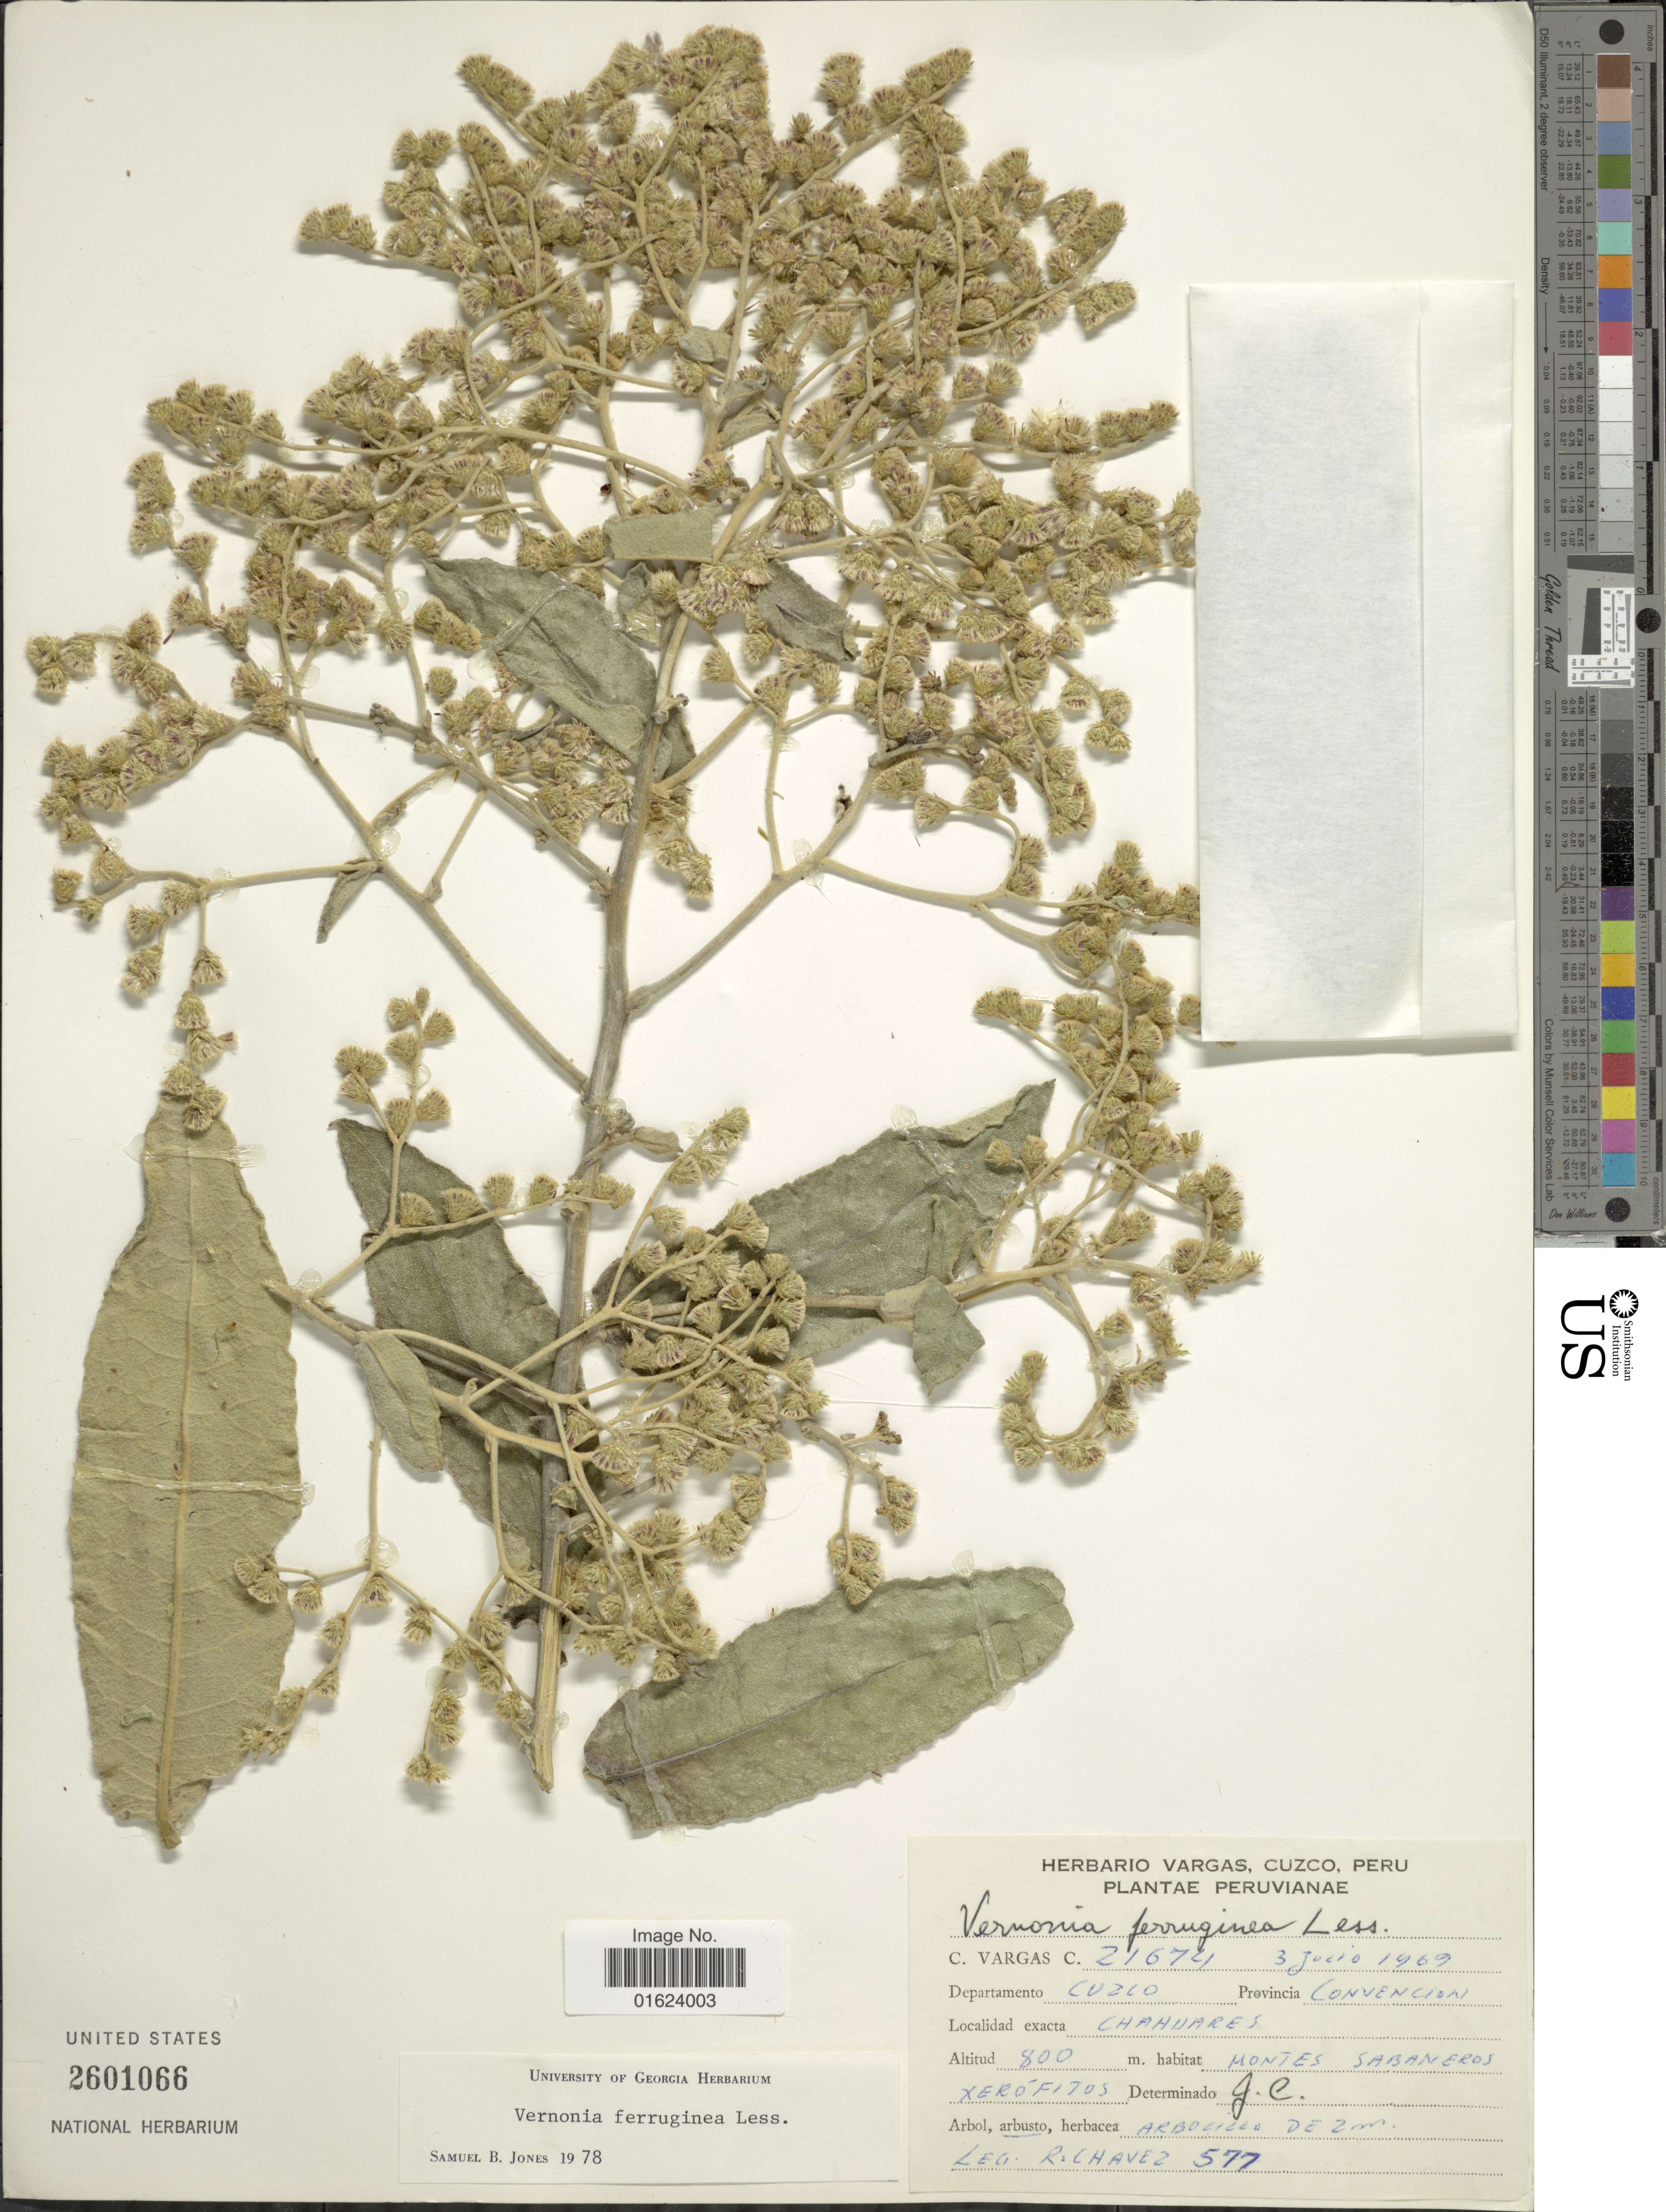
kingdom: Plantae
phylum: Tracheophyta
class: Magnoliopsida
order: Asterales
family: Asteraceae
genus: Vernonanthura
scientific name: Vernonanthura ferruginea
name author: (Less.) H. Rob.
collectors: C. Vargas Calderón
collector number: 21674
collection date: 1969-07-03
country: Peru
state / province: Cusco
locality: Departamento Cuzco,Provincia Convencion, Chahuare.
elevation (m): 800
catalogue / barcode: US 2601066